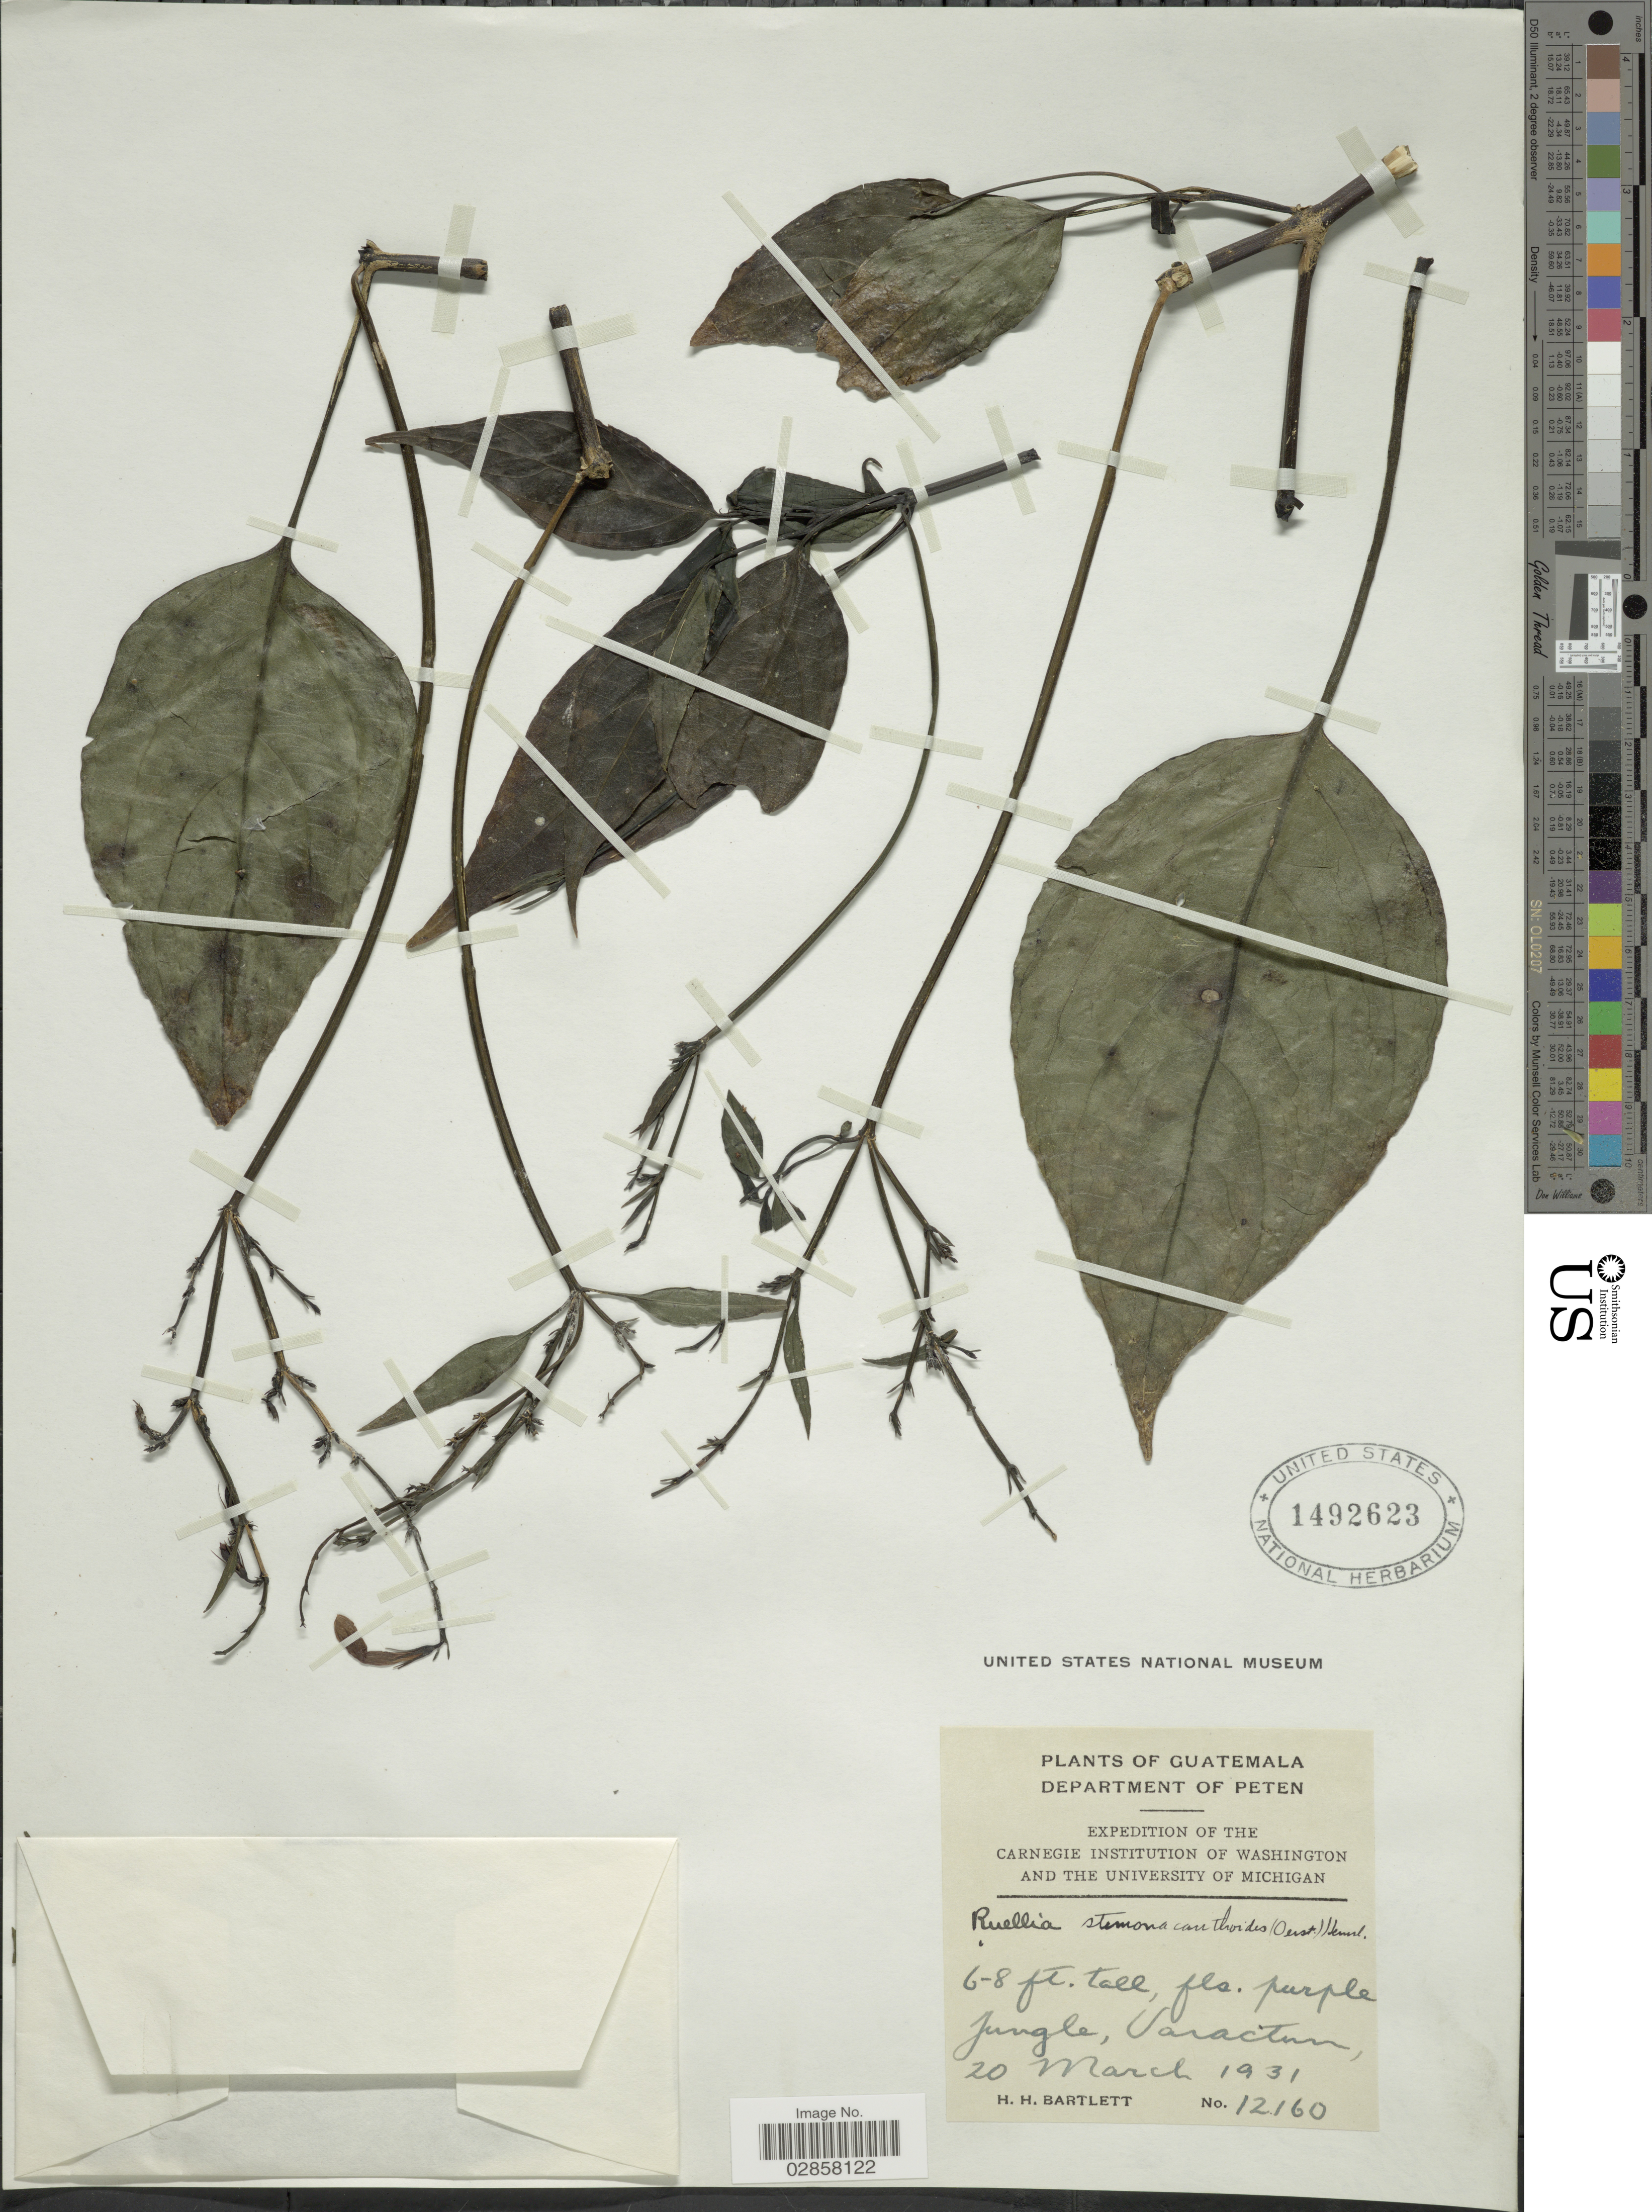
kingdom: Plantae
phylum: Tracheophyta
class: Magnoliopsida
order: Lamiales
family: Acanthaceae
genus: Ruellia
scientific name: Ruellia stemonacanthoides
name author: (Oerst.) Hemsl.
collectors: H. H. Bartlett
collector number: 12160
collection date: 1931-03-20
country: Guatemala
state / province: El Petén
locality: Department of Peten. Uaxactun.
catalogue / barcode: US 1492623